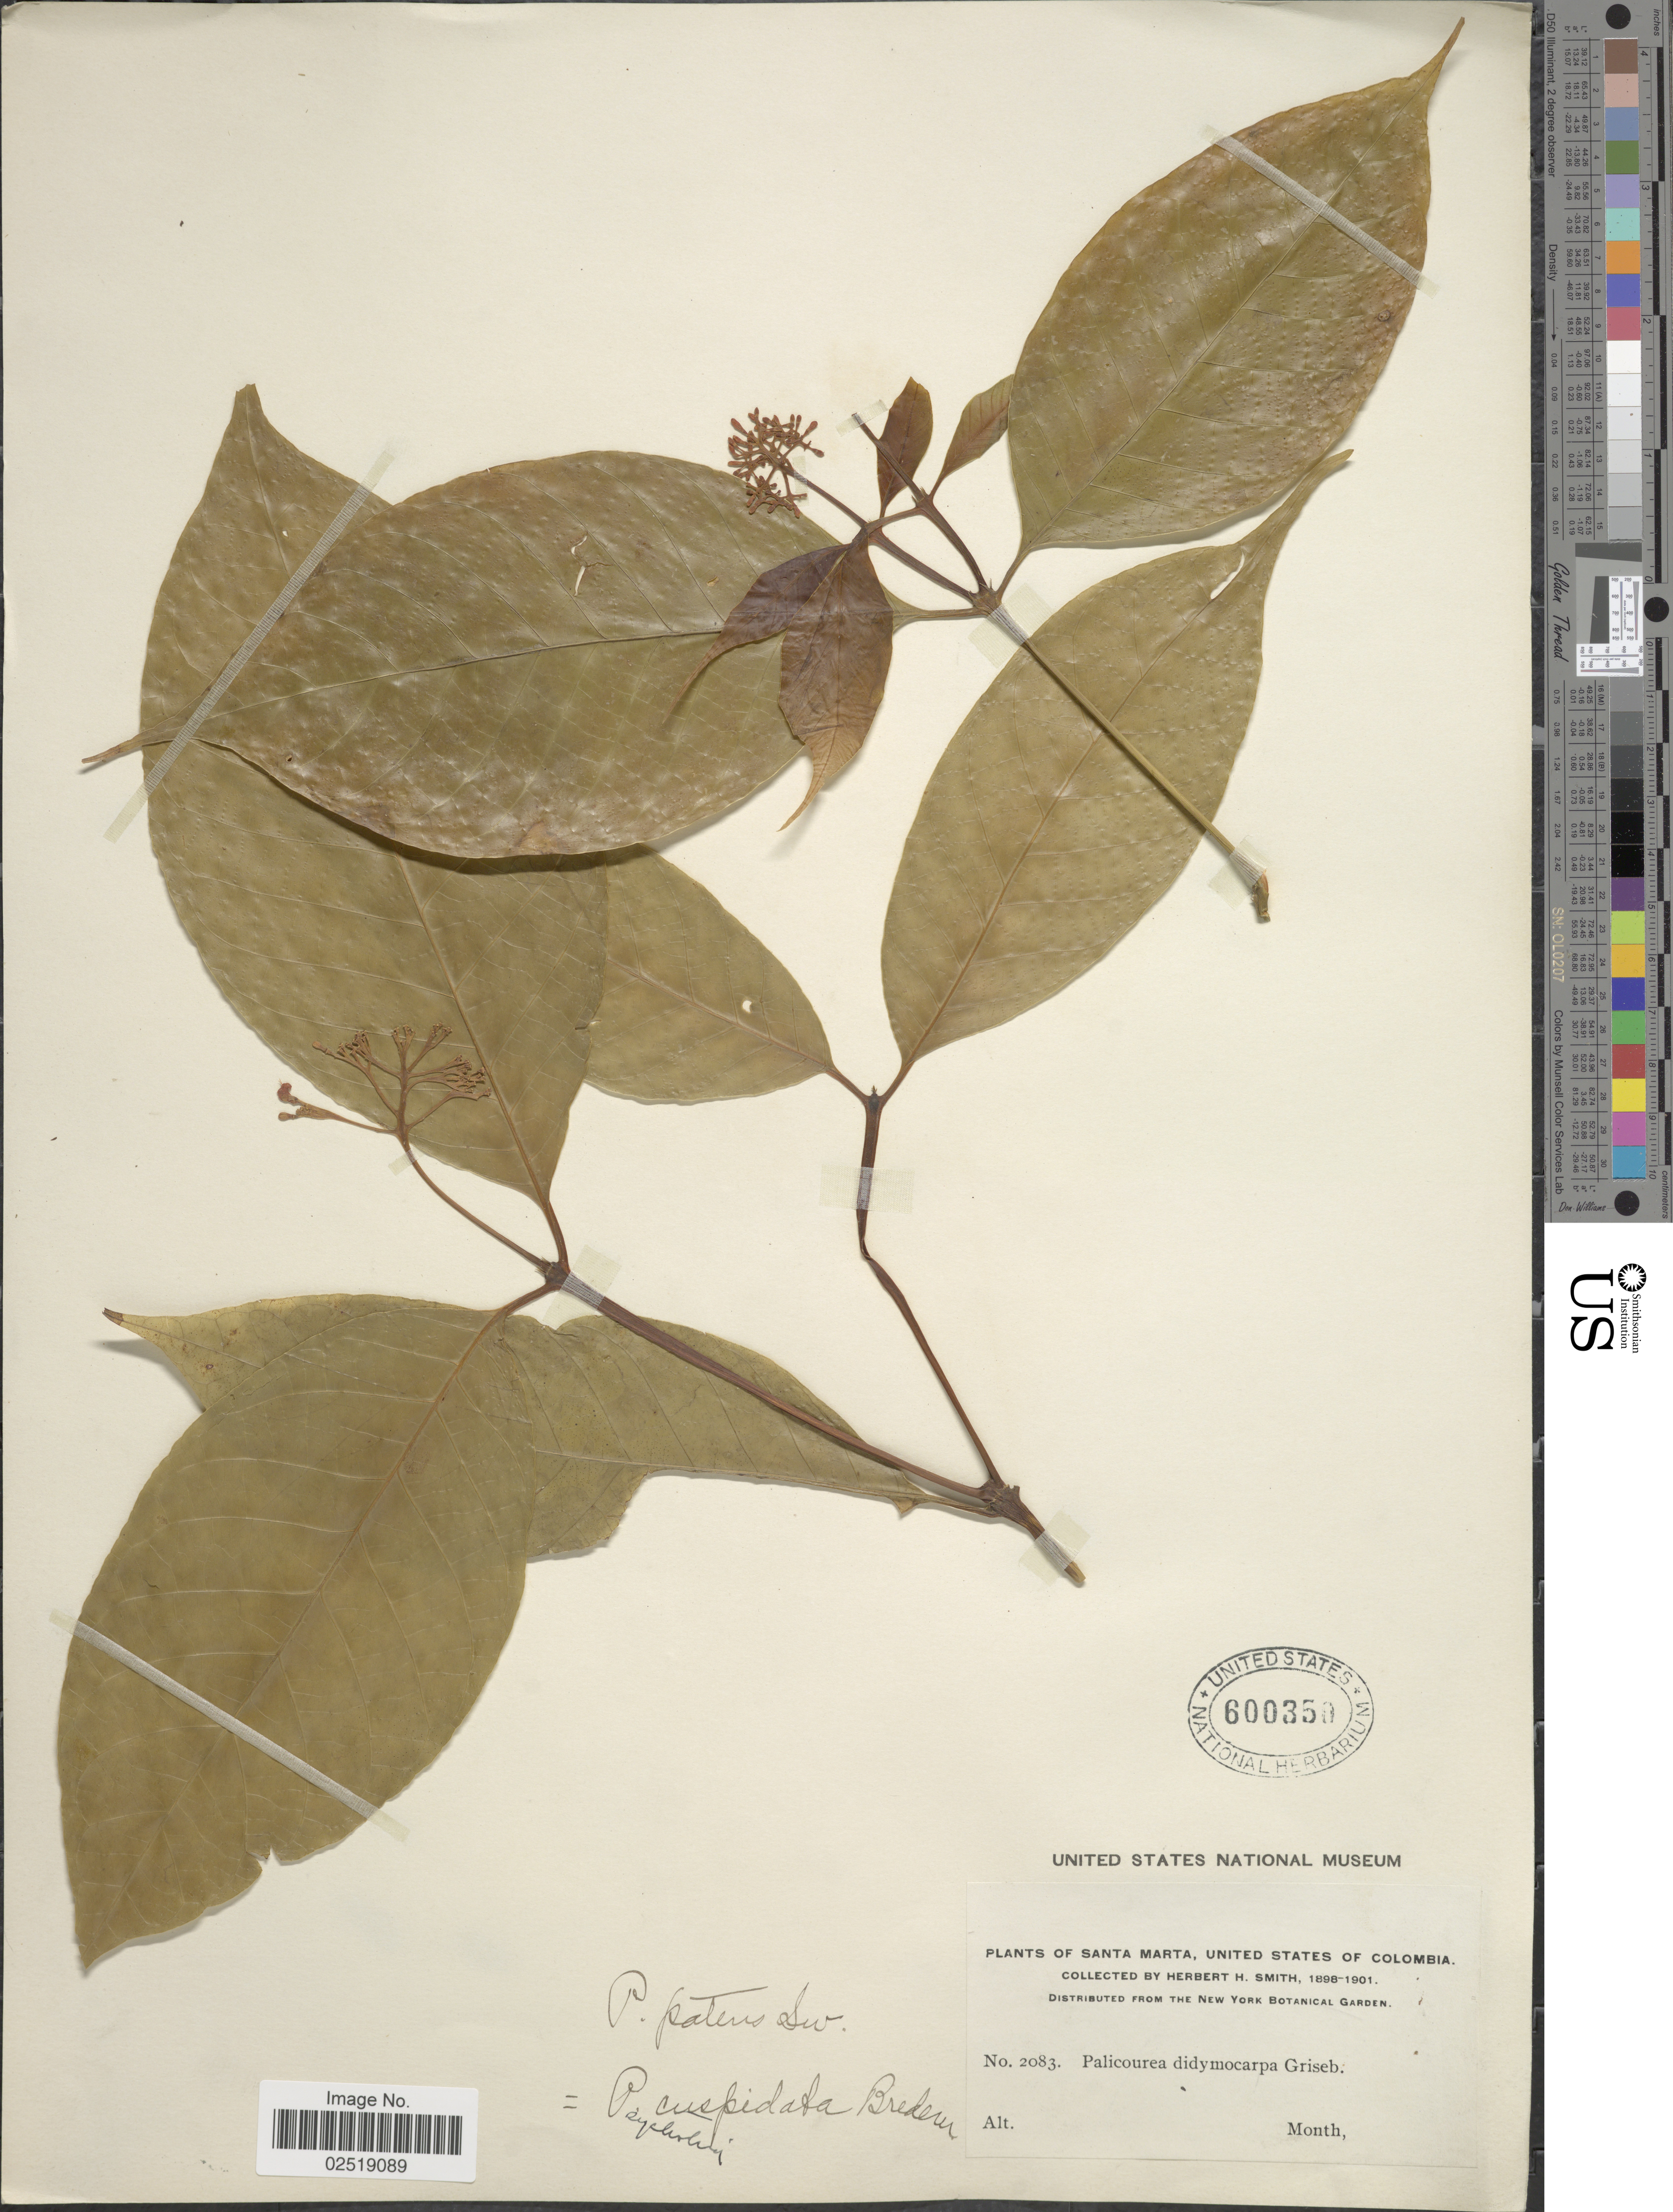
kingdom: Plantae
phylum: Tracheophyta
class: Magnoliopsida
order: Gentianales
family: Rubiaceae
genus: Psychotria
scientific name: Psychotria cuspidata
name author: Bredem. ex Schult.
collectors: Herbert H. Smith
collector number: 2083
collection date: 1898/1901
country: Colombia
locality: Santa Marta, United States of Columbia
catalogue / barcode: US 600350